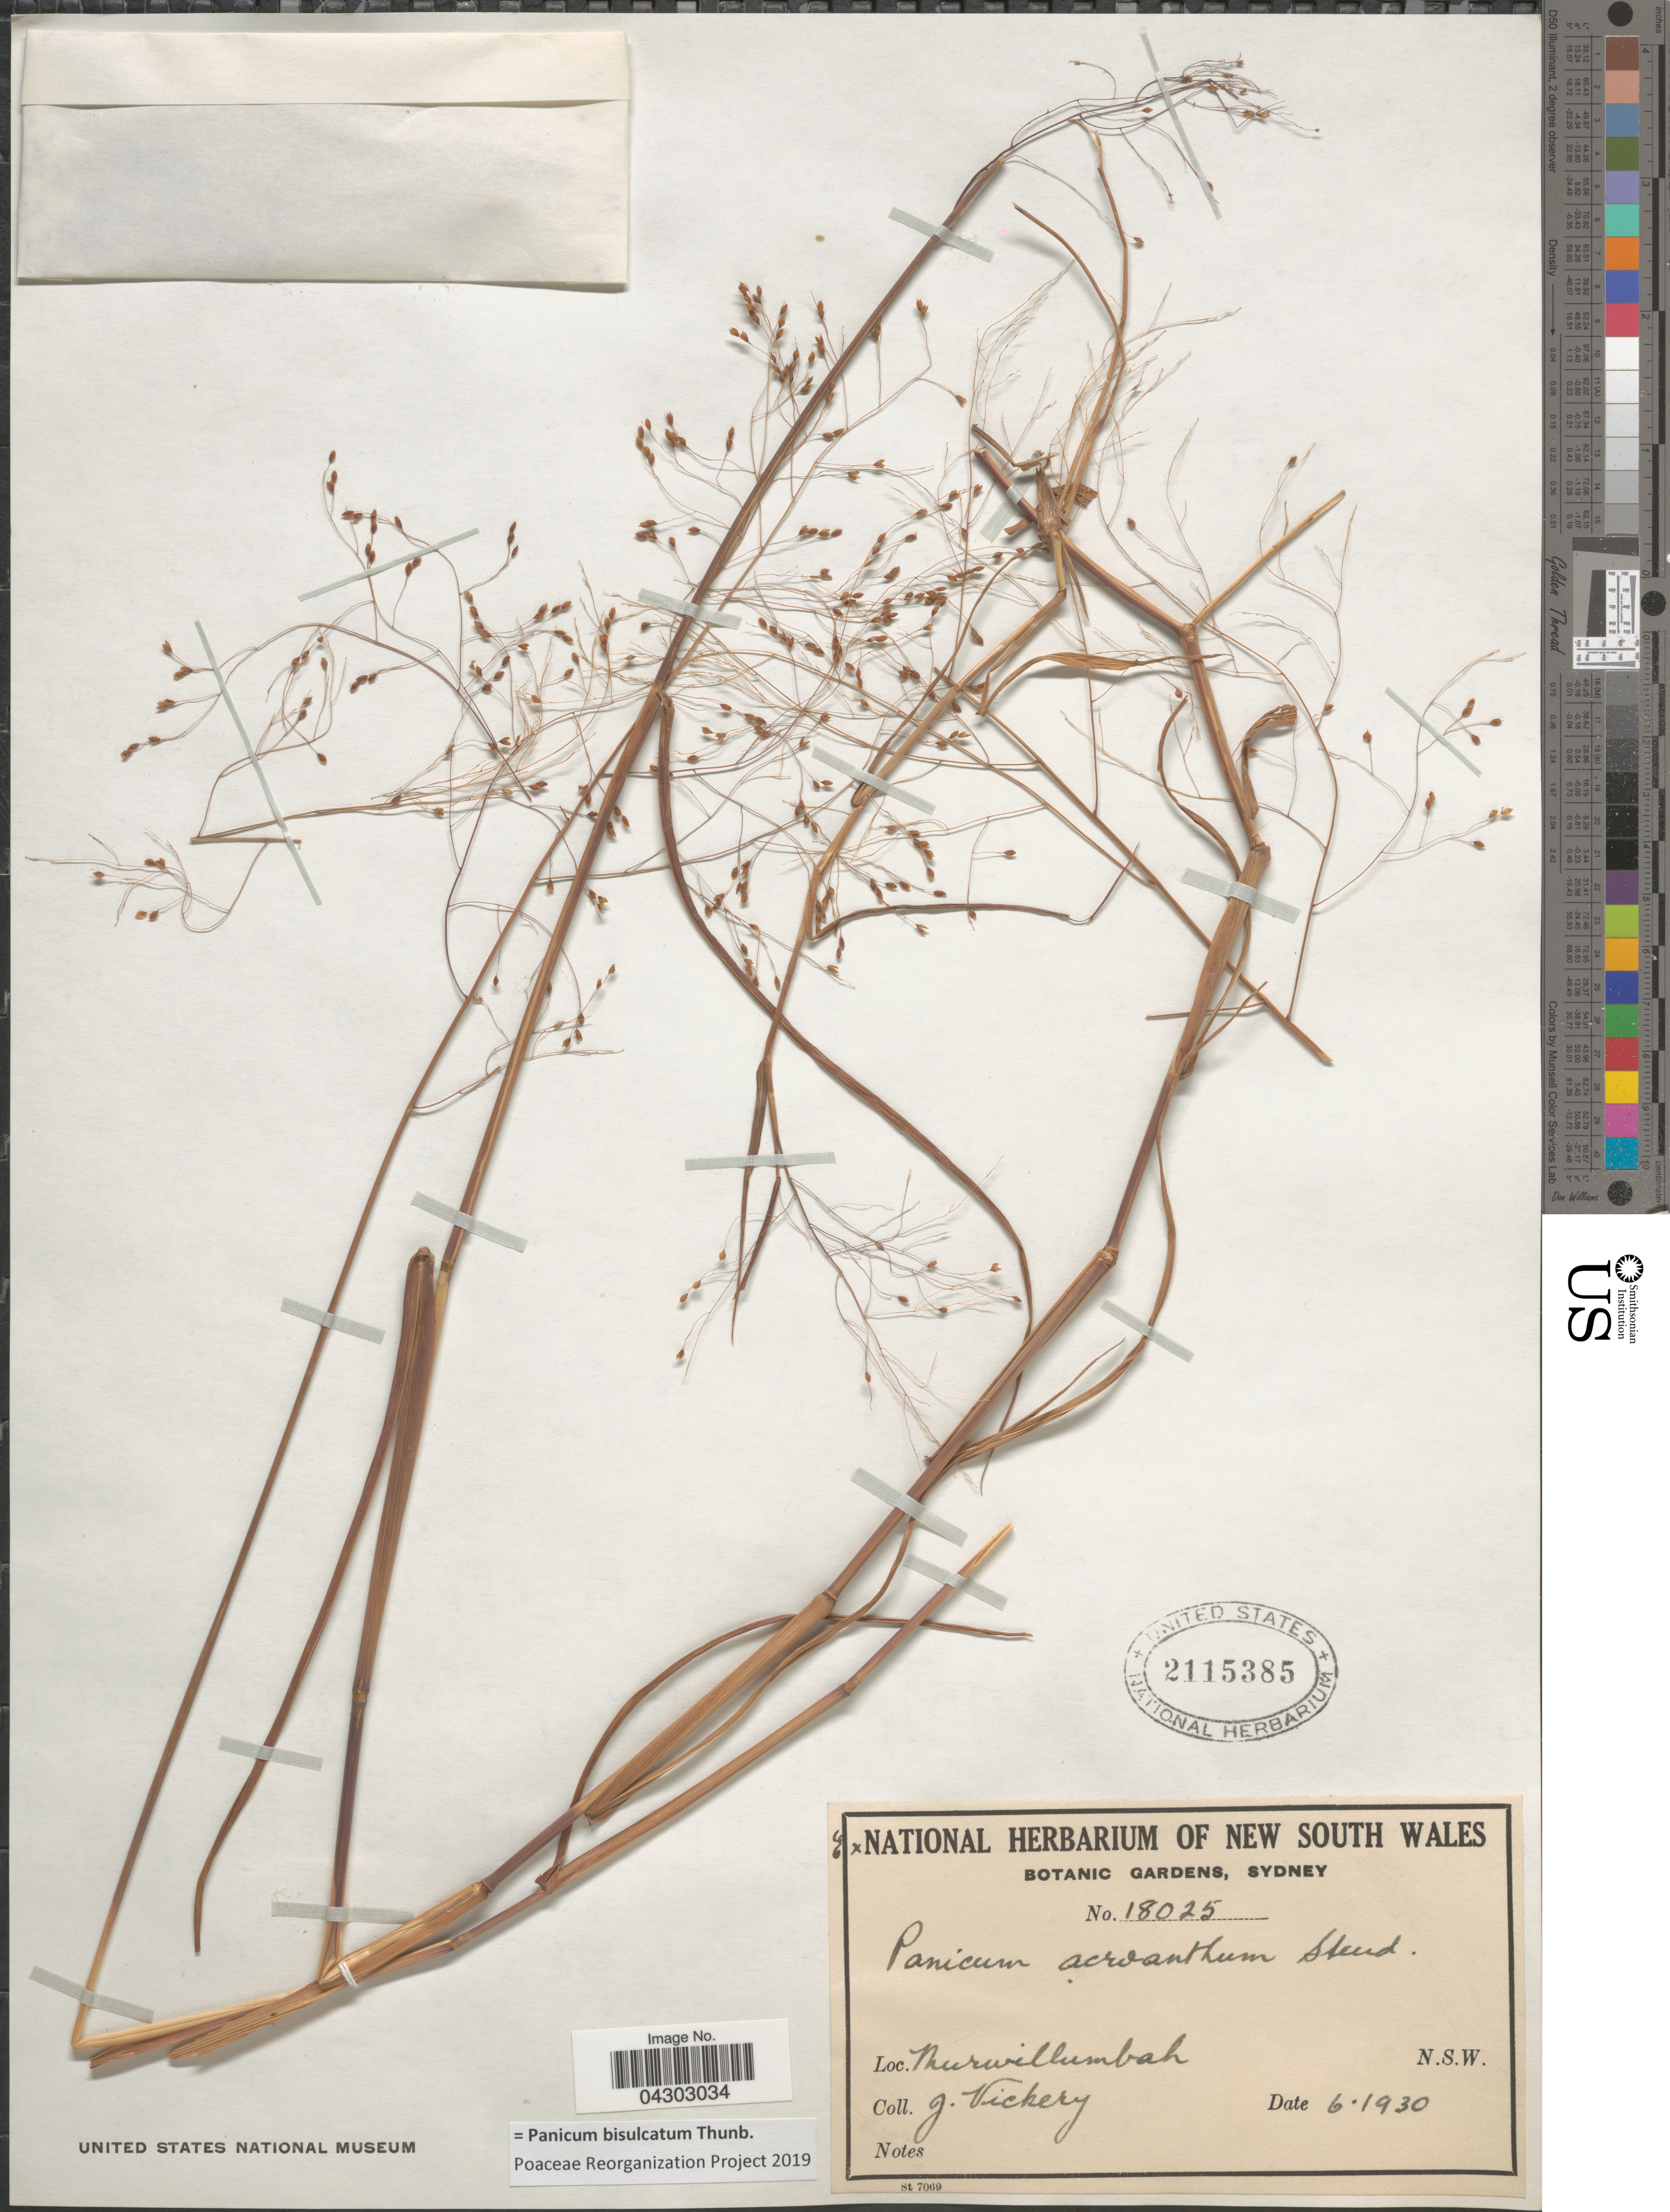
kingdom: Plantae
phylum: Tracheophyta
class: Liliopsida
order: Poales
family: Poaceae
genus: Panicum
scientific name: Panicum bisulcatum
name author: Thunb.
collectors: J. Vickery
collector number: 18025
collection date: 1930-06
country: Australia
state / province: New South Wales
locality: Murwillumbah.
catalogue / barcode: US 2115385